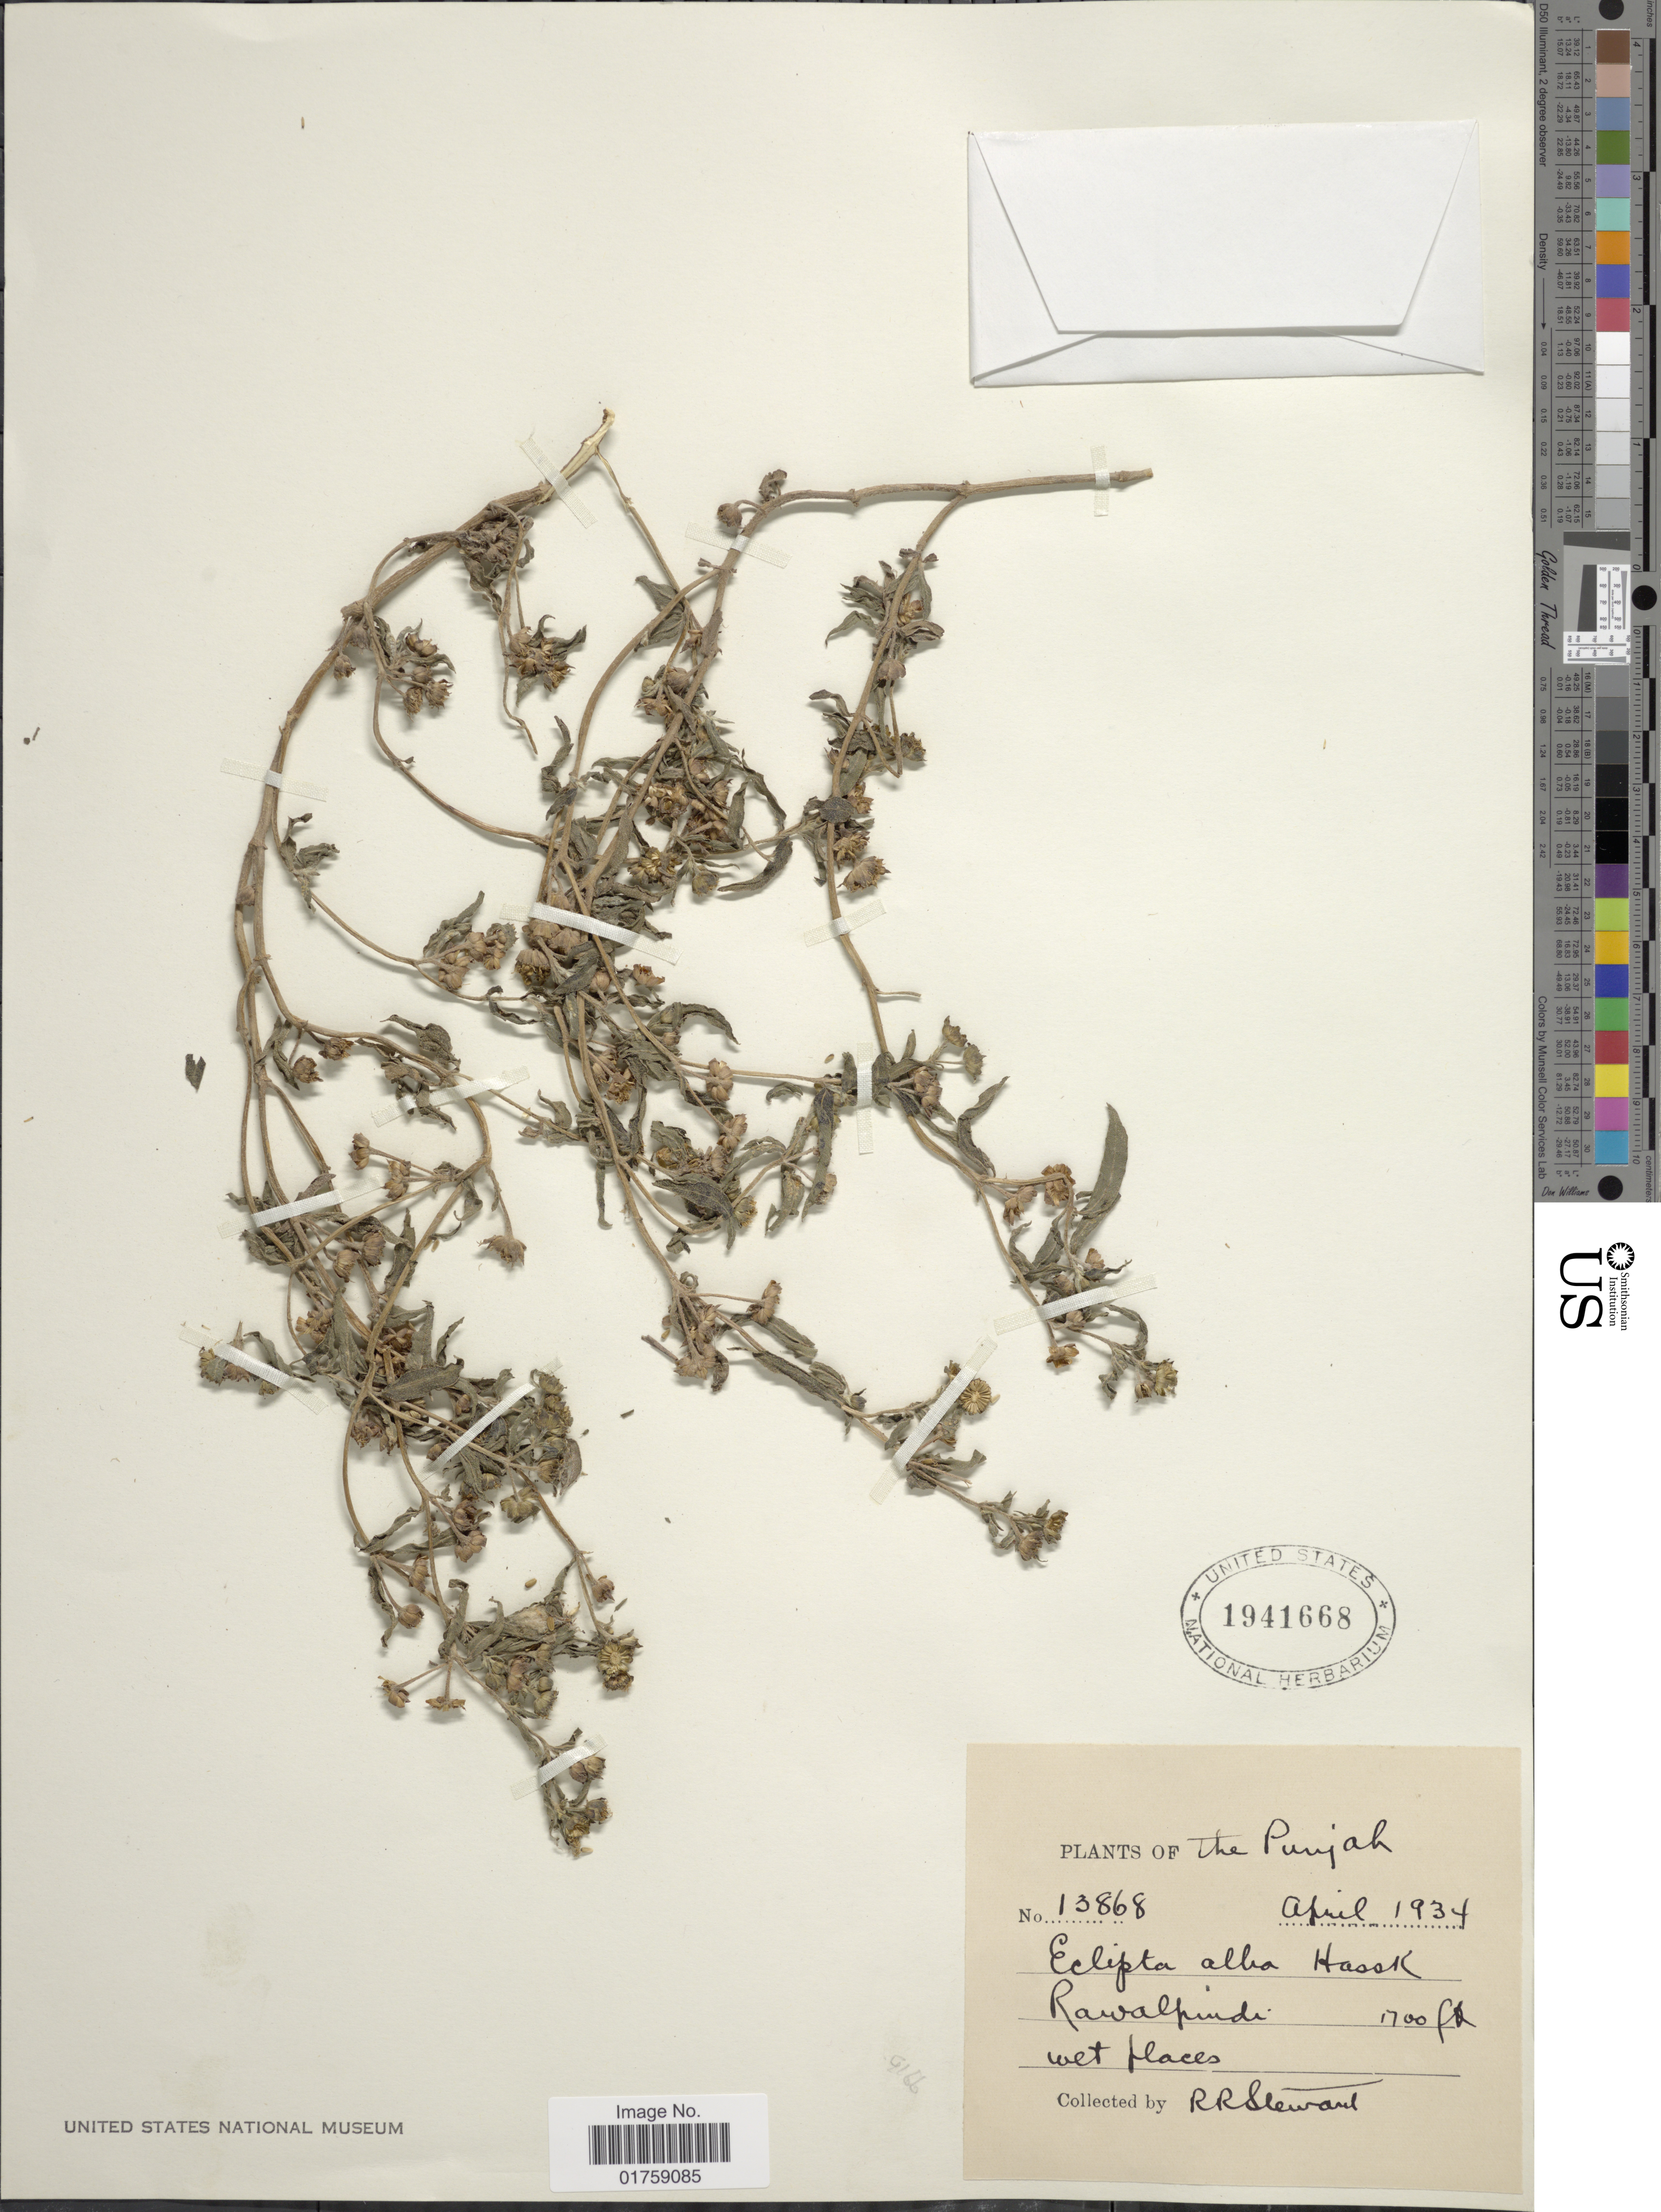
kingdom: Plantae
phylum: Tracheophyta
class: Magnoliopsida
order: Asterales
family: Asteraceae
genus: Eclipta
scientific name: Eclipta prostrata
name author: (L.) L.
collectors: R. R. Stewart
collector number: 13868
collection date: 1934-04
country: Pakistan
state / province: Punjab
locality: The Punjab. Rawalpindi. wet places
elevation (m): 518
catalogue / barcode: US 1941668